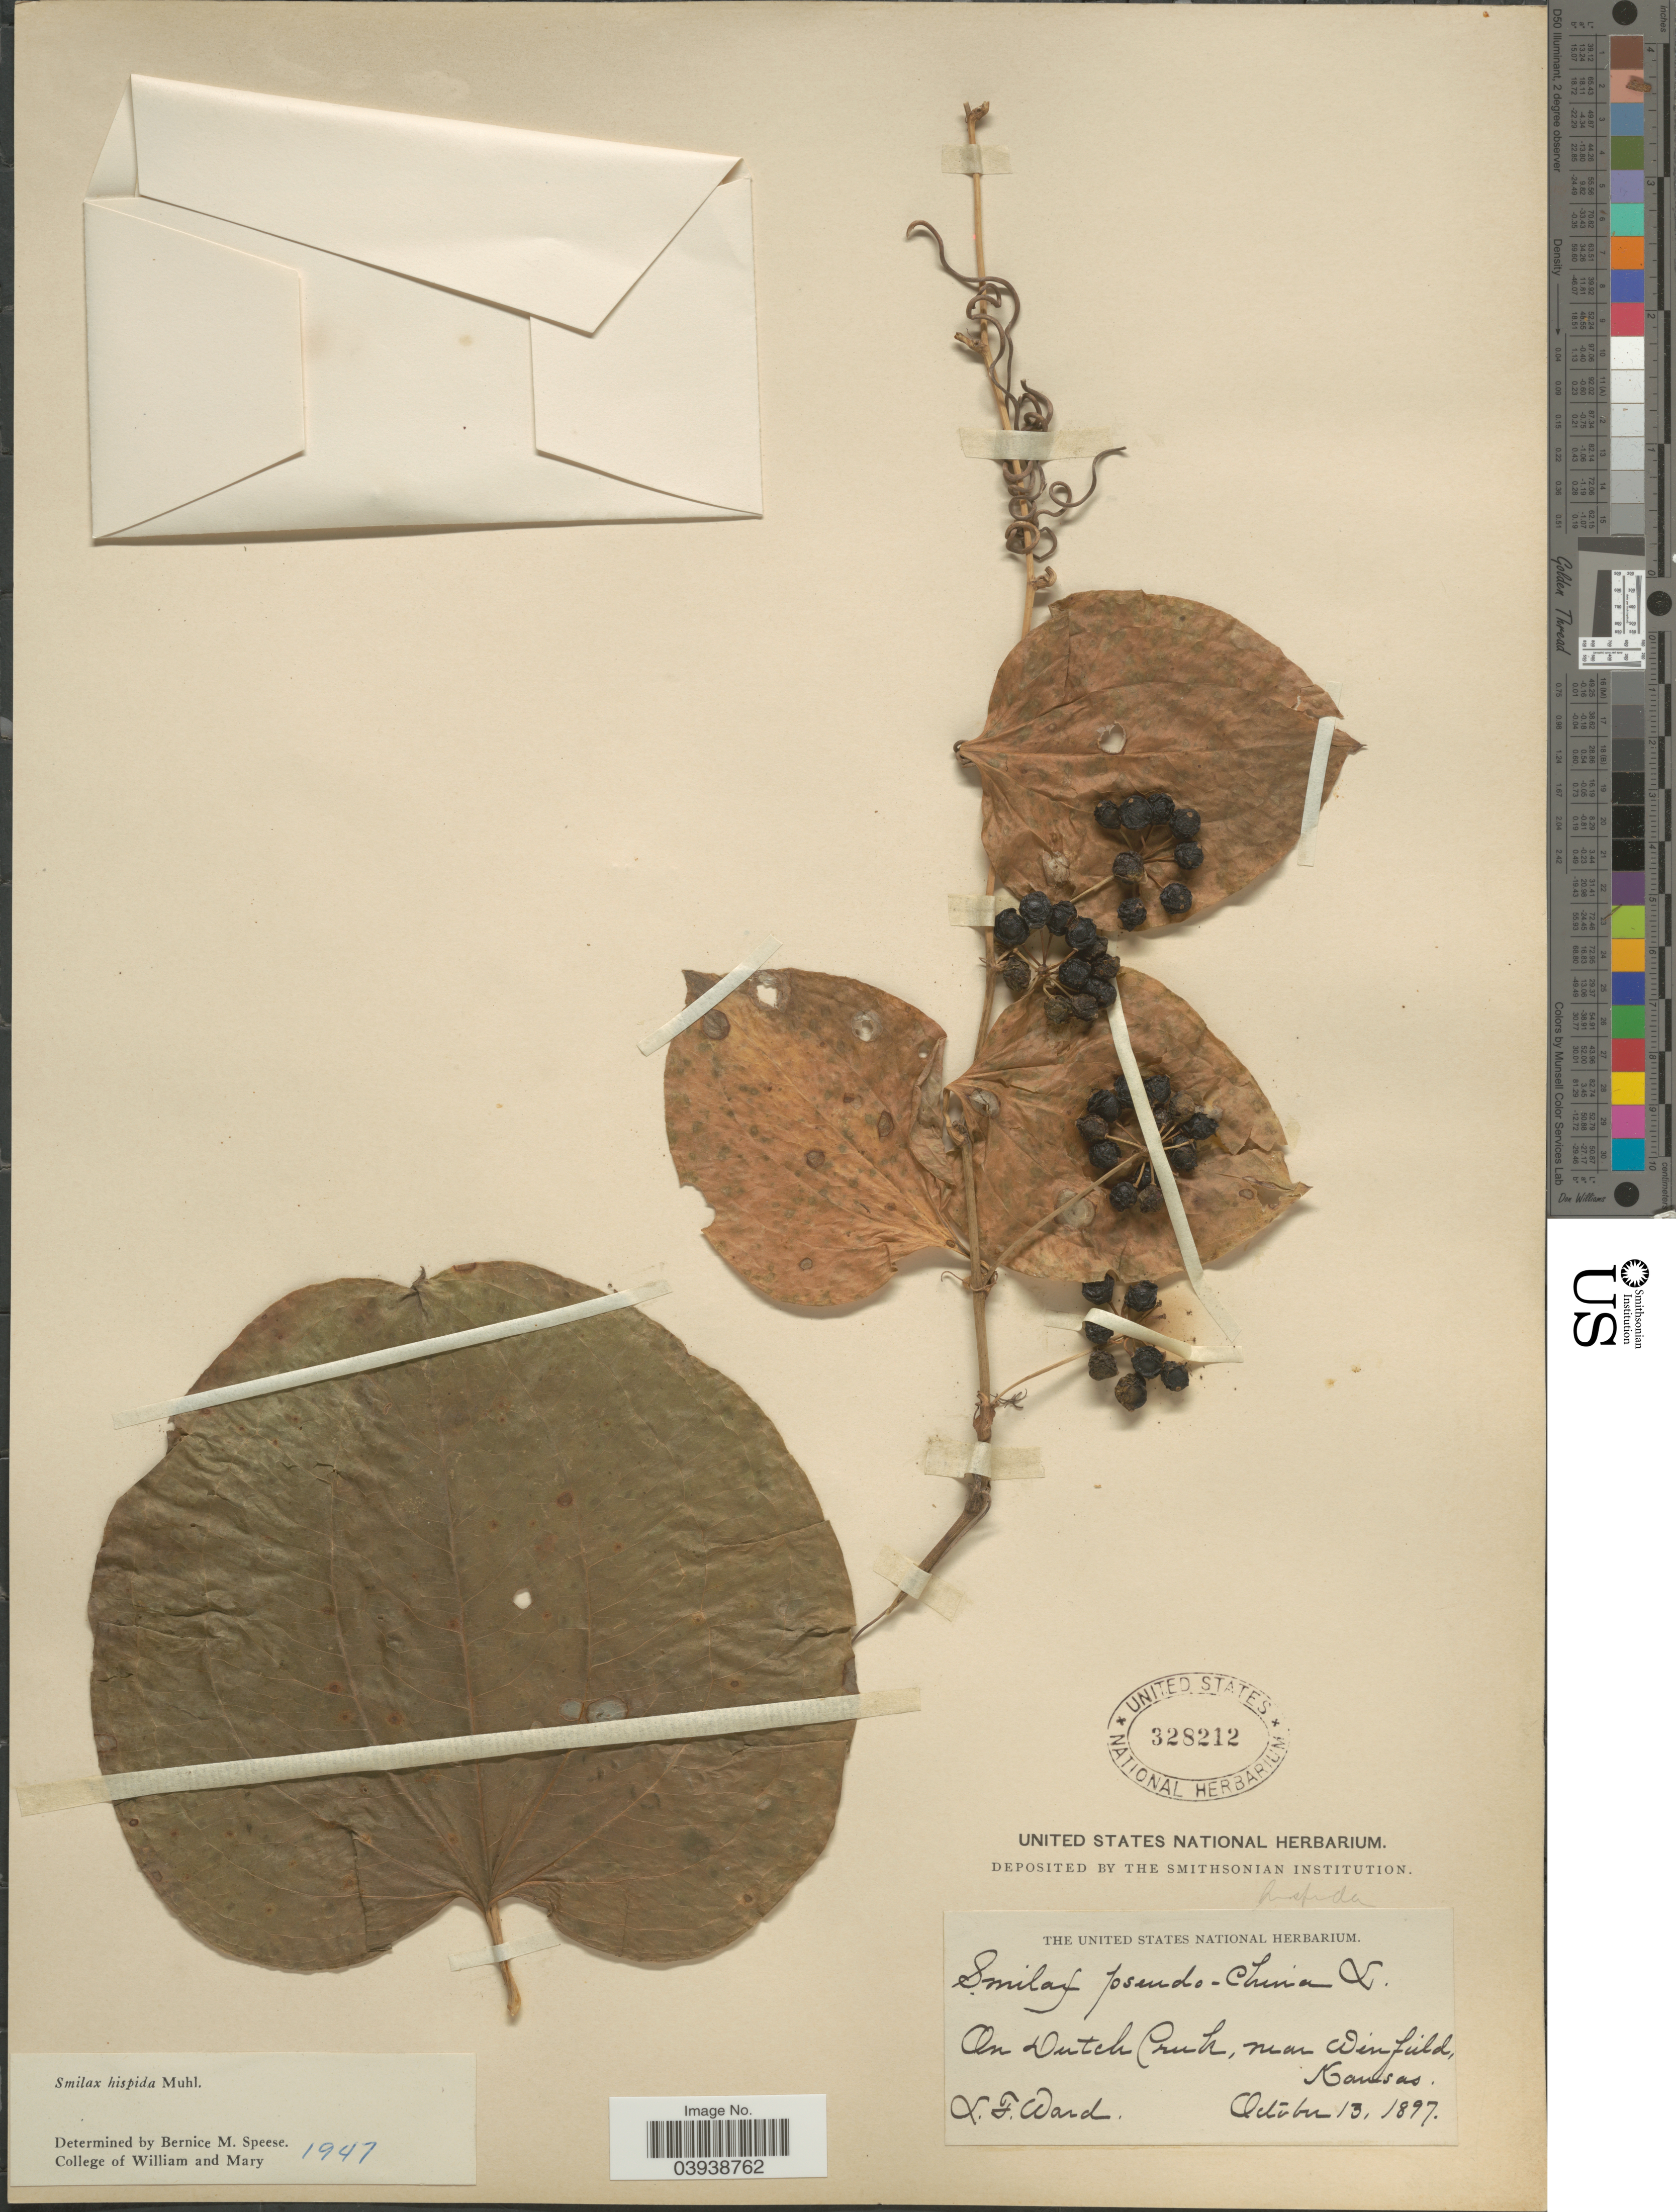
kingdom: Plantae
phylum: Tracheophyta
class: Liliopsida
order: Liliales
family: Smilacaceae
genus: Smilax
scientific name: Smilax hispida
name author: Raf.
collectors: L. Ward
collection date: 1897-10-13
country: United States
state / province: Kansas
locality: On Dutch Creek, near Winfield.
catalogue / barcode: US 328212